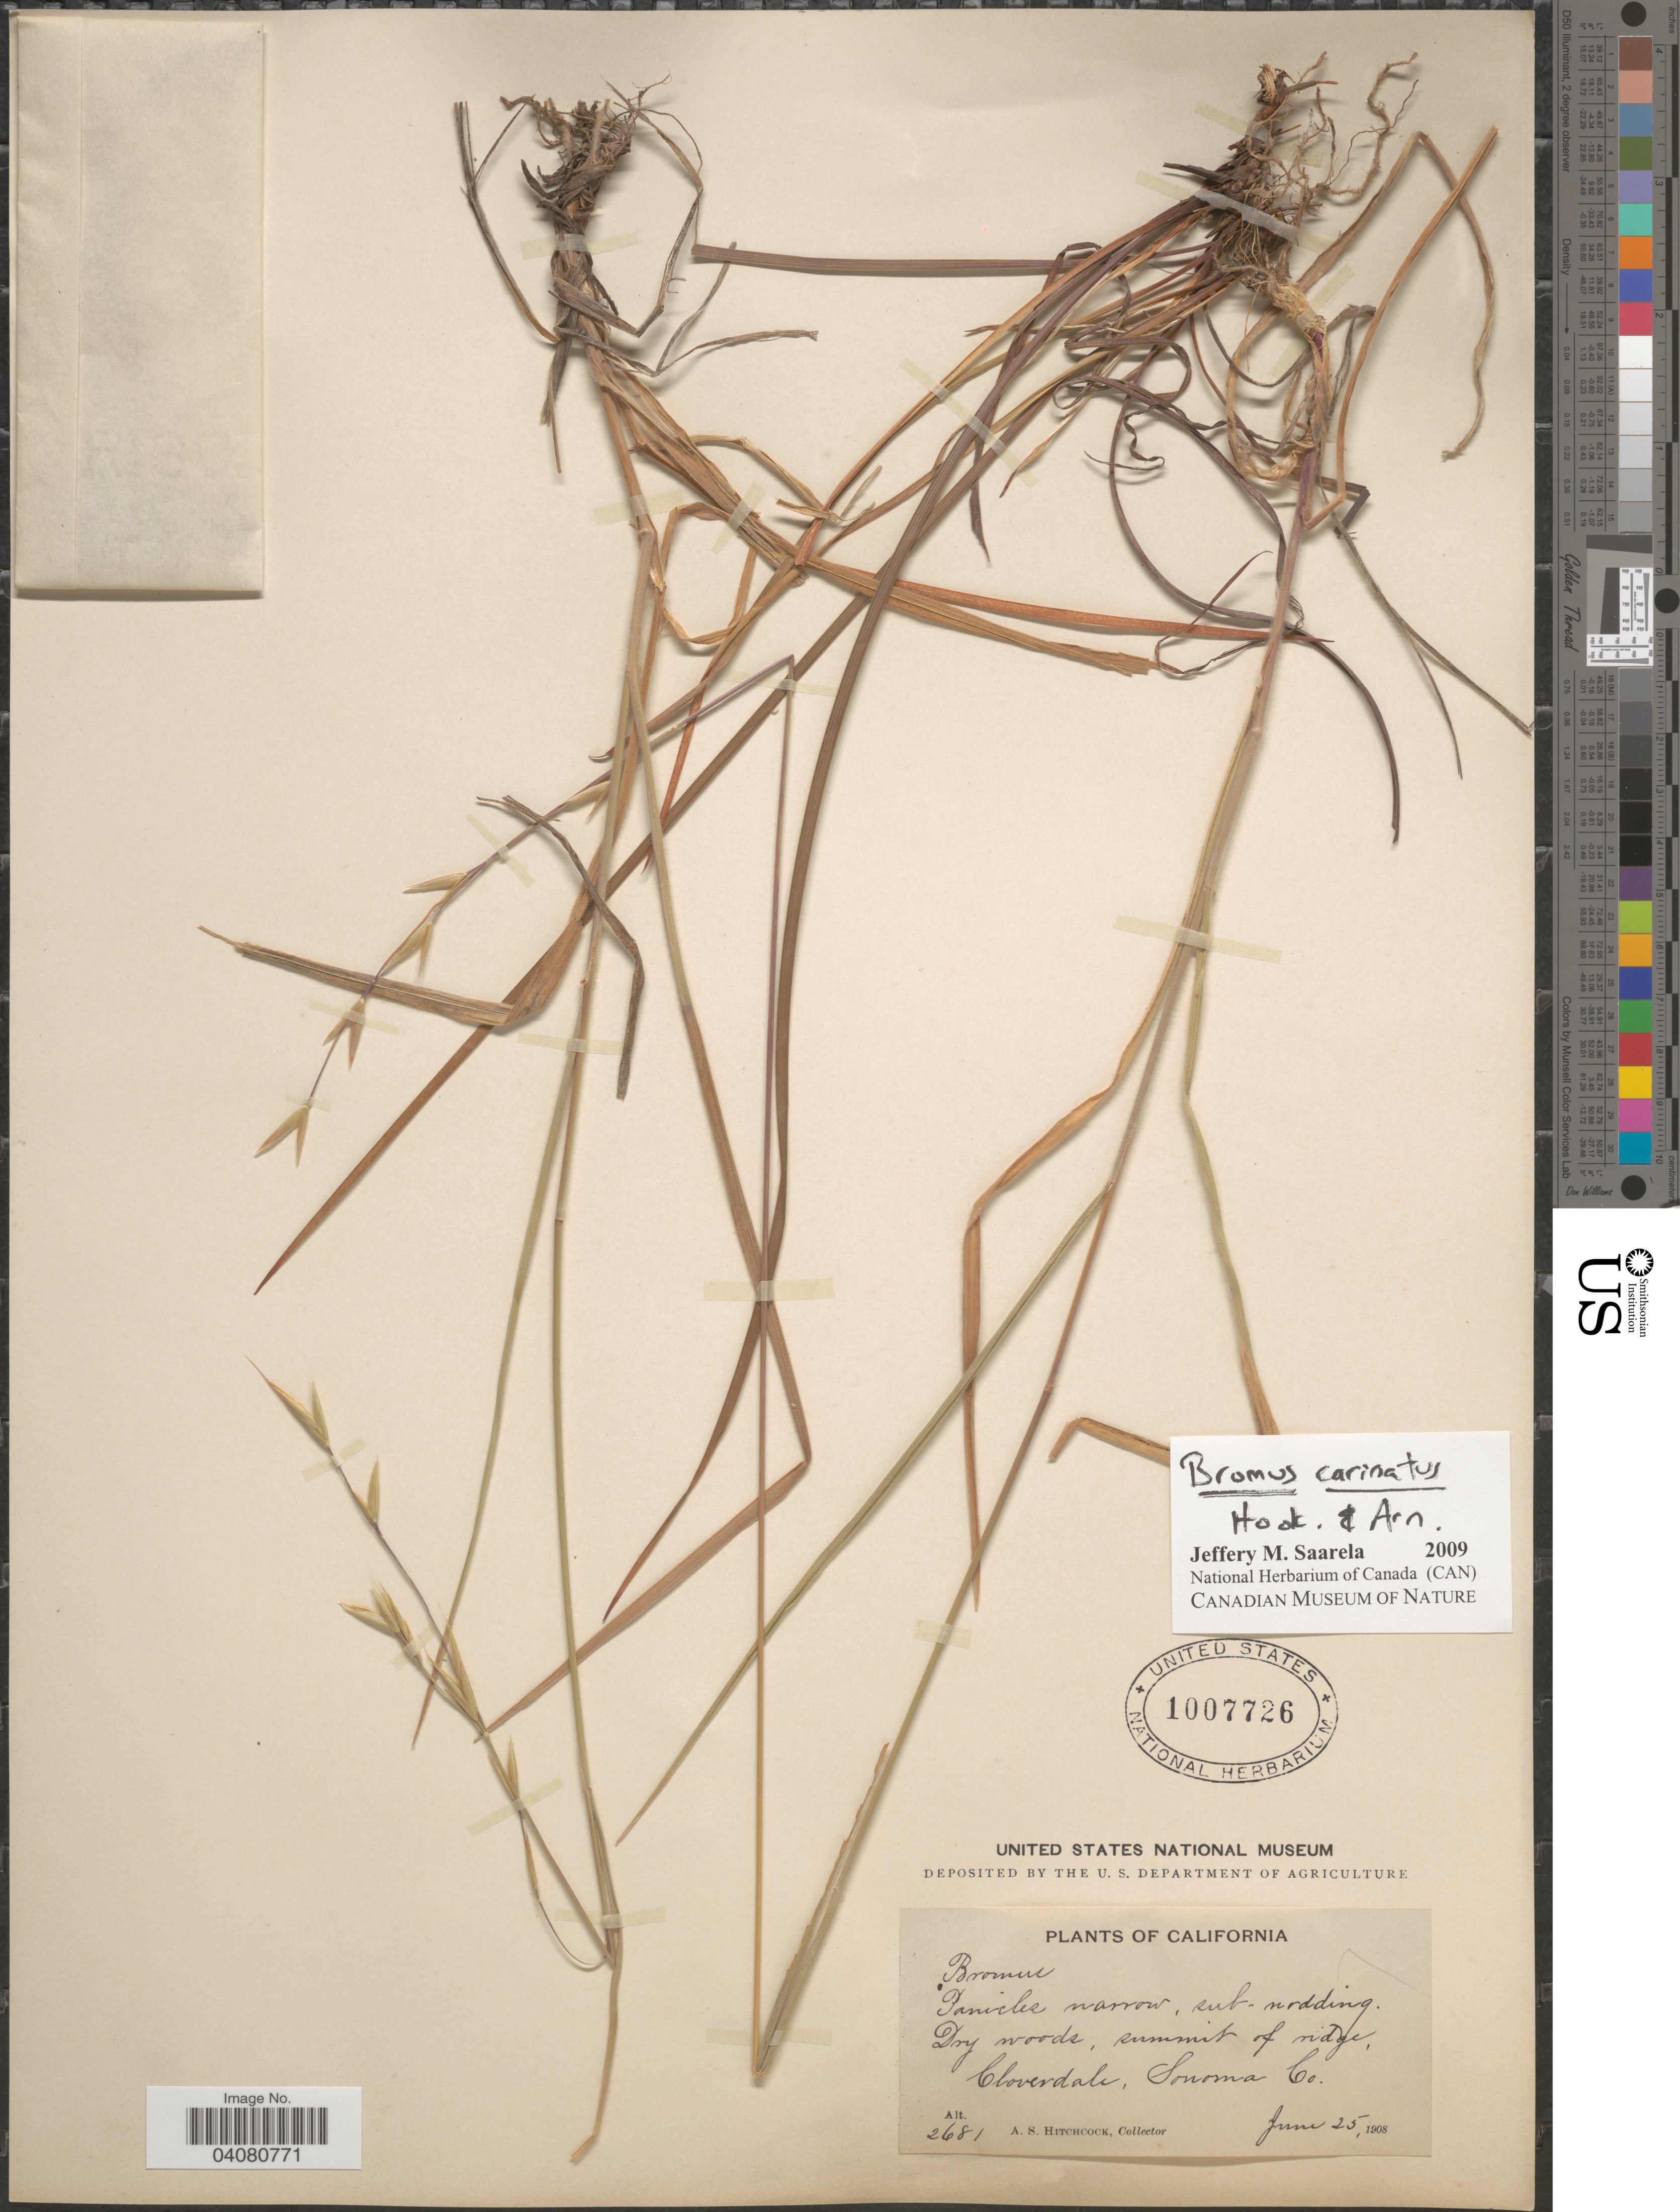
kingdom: Plantae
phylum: Tracheophyta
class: Liliopsida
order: Poales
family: Poaceae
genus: Bromus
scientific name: Bromus carinatus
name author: Hook. & Arn.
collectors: A. S. Hitchcock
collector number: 2681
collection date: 1908-06-25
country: United States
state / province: California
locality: Dry woods, summit of ridge, Cloverdale, Sonora Co.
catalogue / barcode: US 1007726